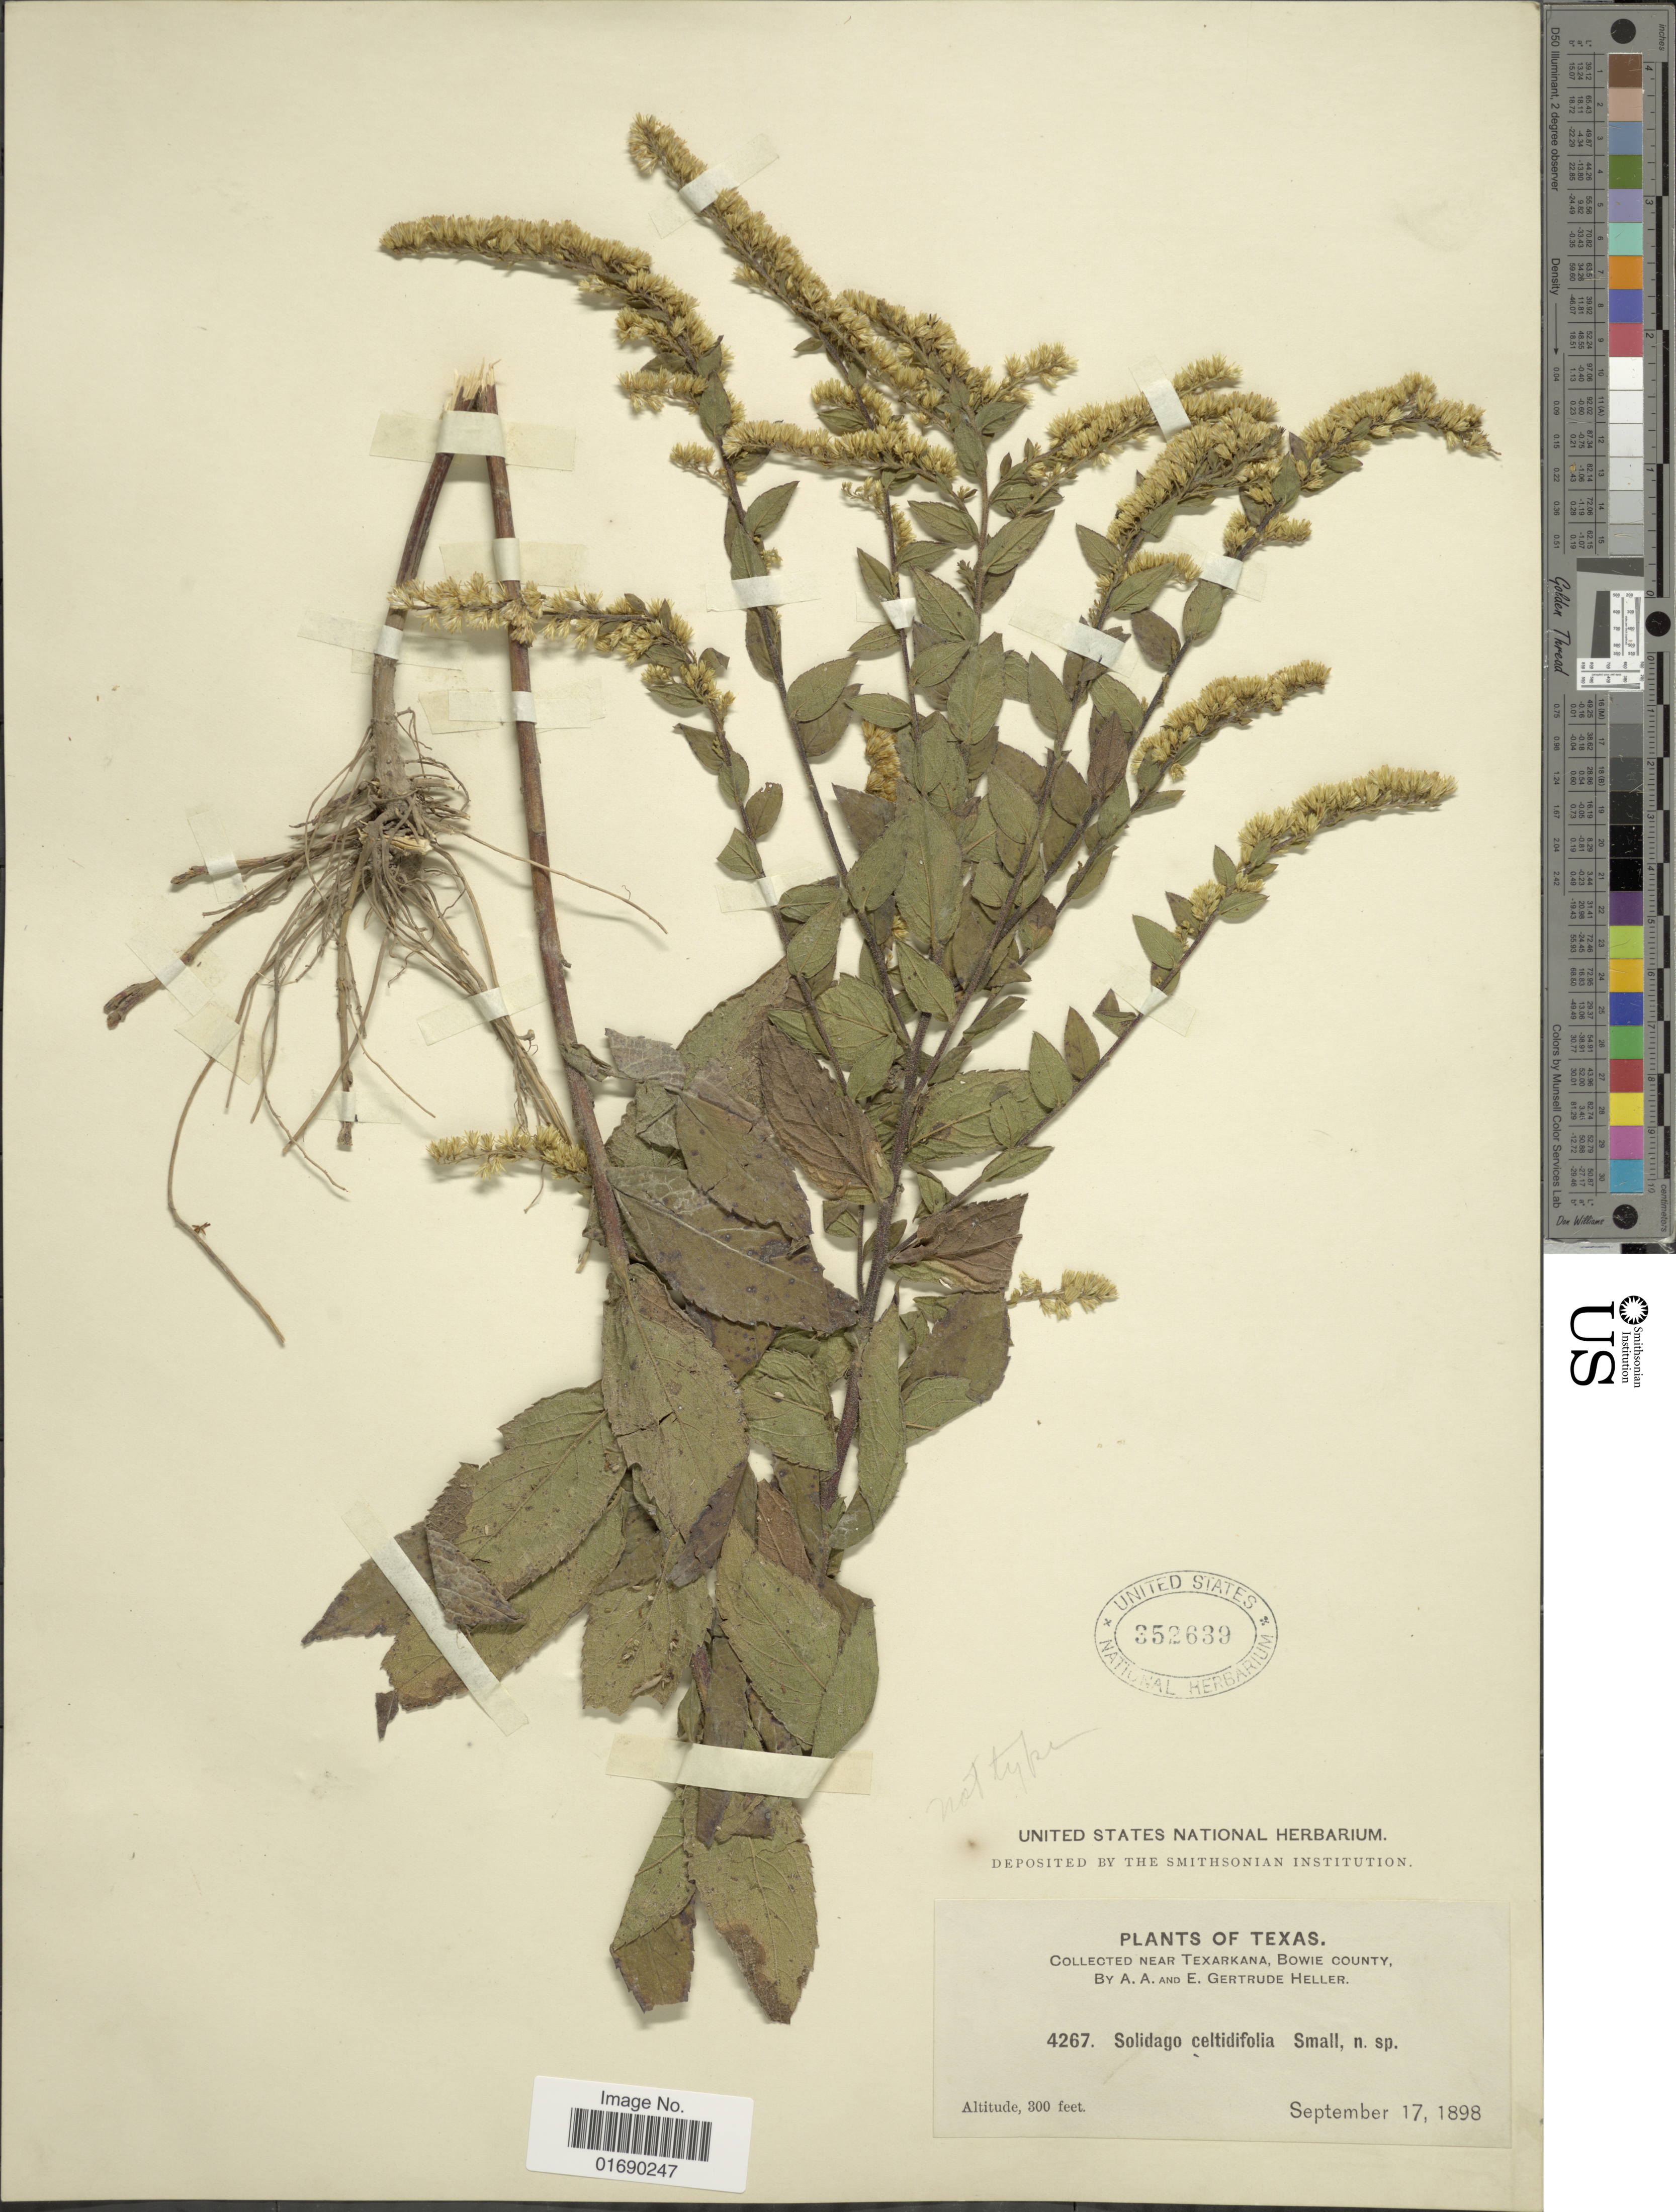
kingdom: Plantae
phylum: Tracheophyta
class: Magnoliopsida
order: Asterales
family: Asteraceae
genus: Solidago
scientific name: Solidago rugosa var. celtidifolia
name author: (Small) Fernald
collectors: A. A. Heller & E. G. Heller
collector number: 4267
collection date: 1898-09-17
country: United States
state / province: Texas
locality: Near Texarkana, Bowie County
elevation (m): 91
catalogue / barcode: US 352639